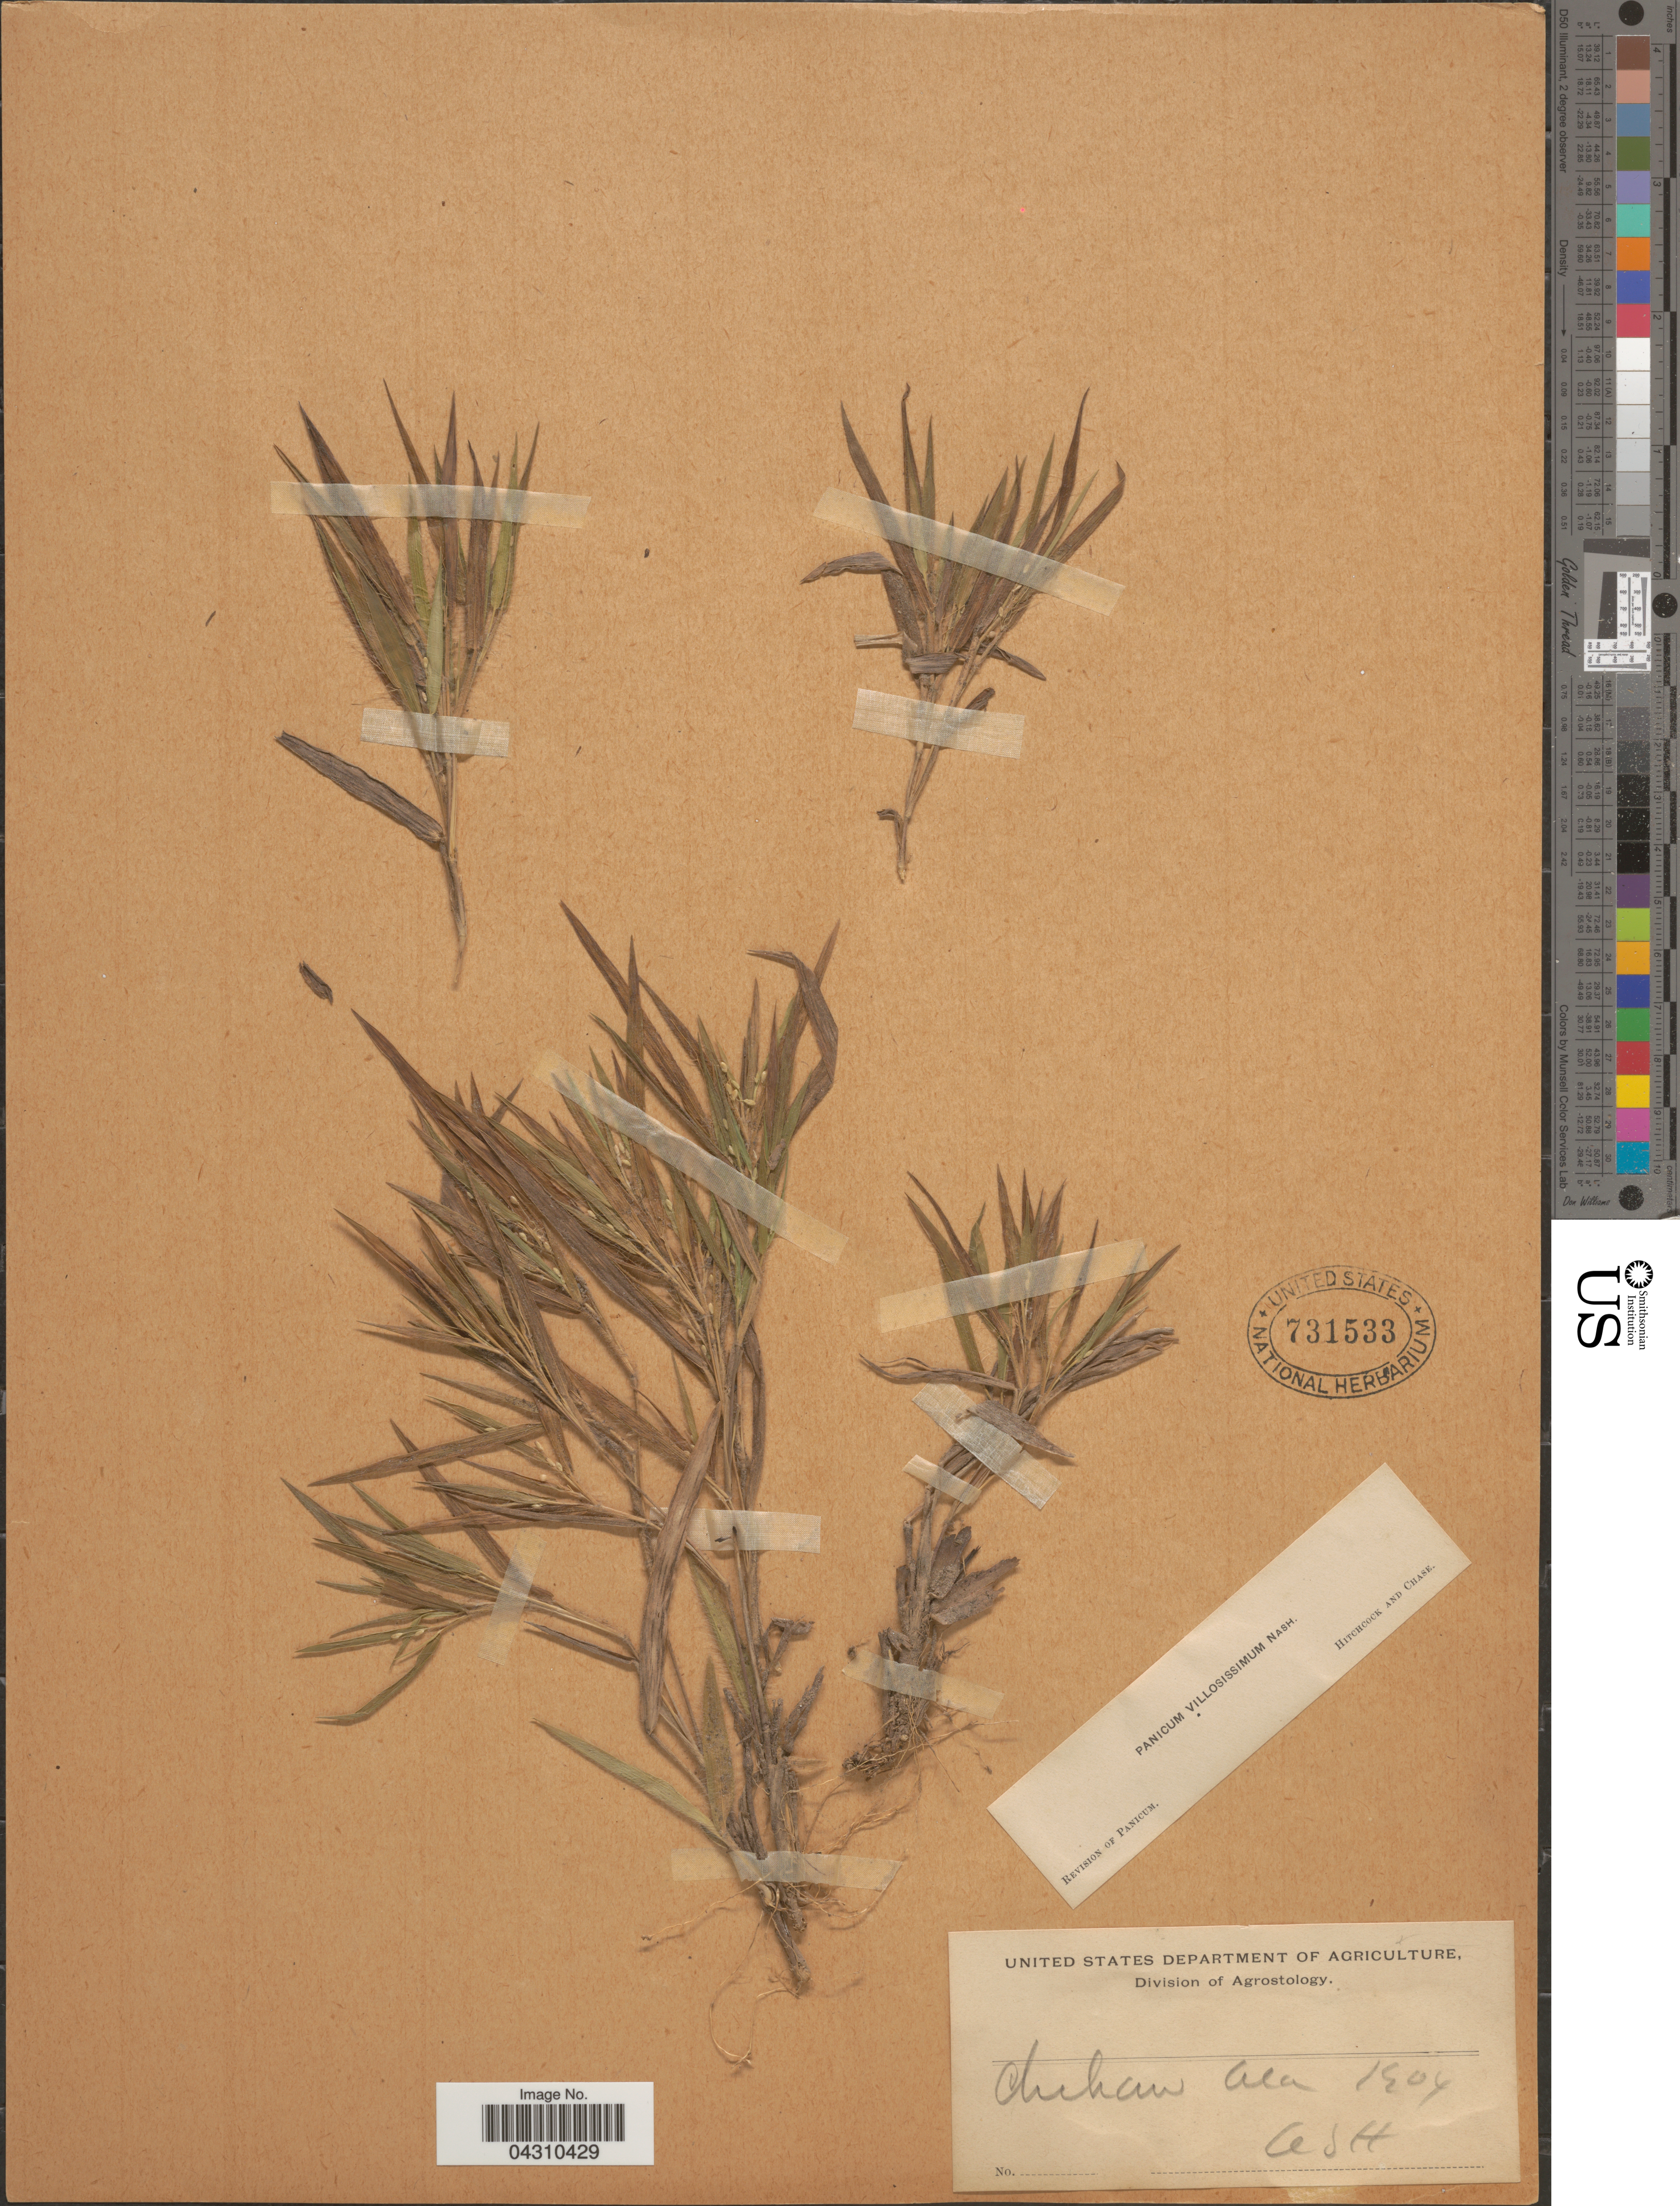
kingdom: Plantae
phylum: Tracheophyta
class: Liliopsida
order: Poales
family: Poaceae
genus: Dichanthelium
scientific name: Dichanthelium acuminatum var. acuminatum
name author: (Sw.) Gould & C.A. Clark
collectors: A. H.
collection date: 1904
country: United States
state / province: Alabama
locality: Chehaw.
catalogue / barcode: US 731533